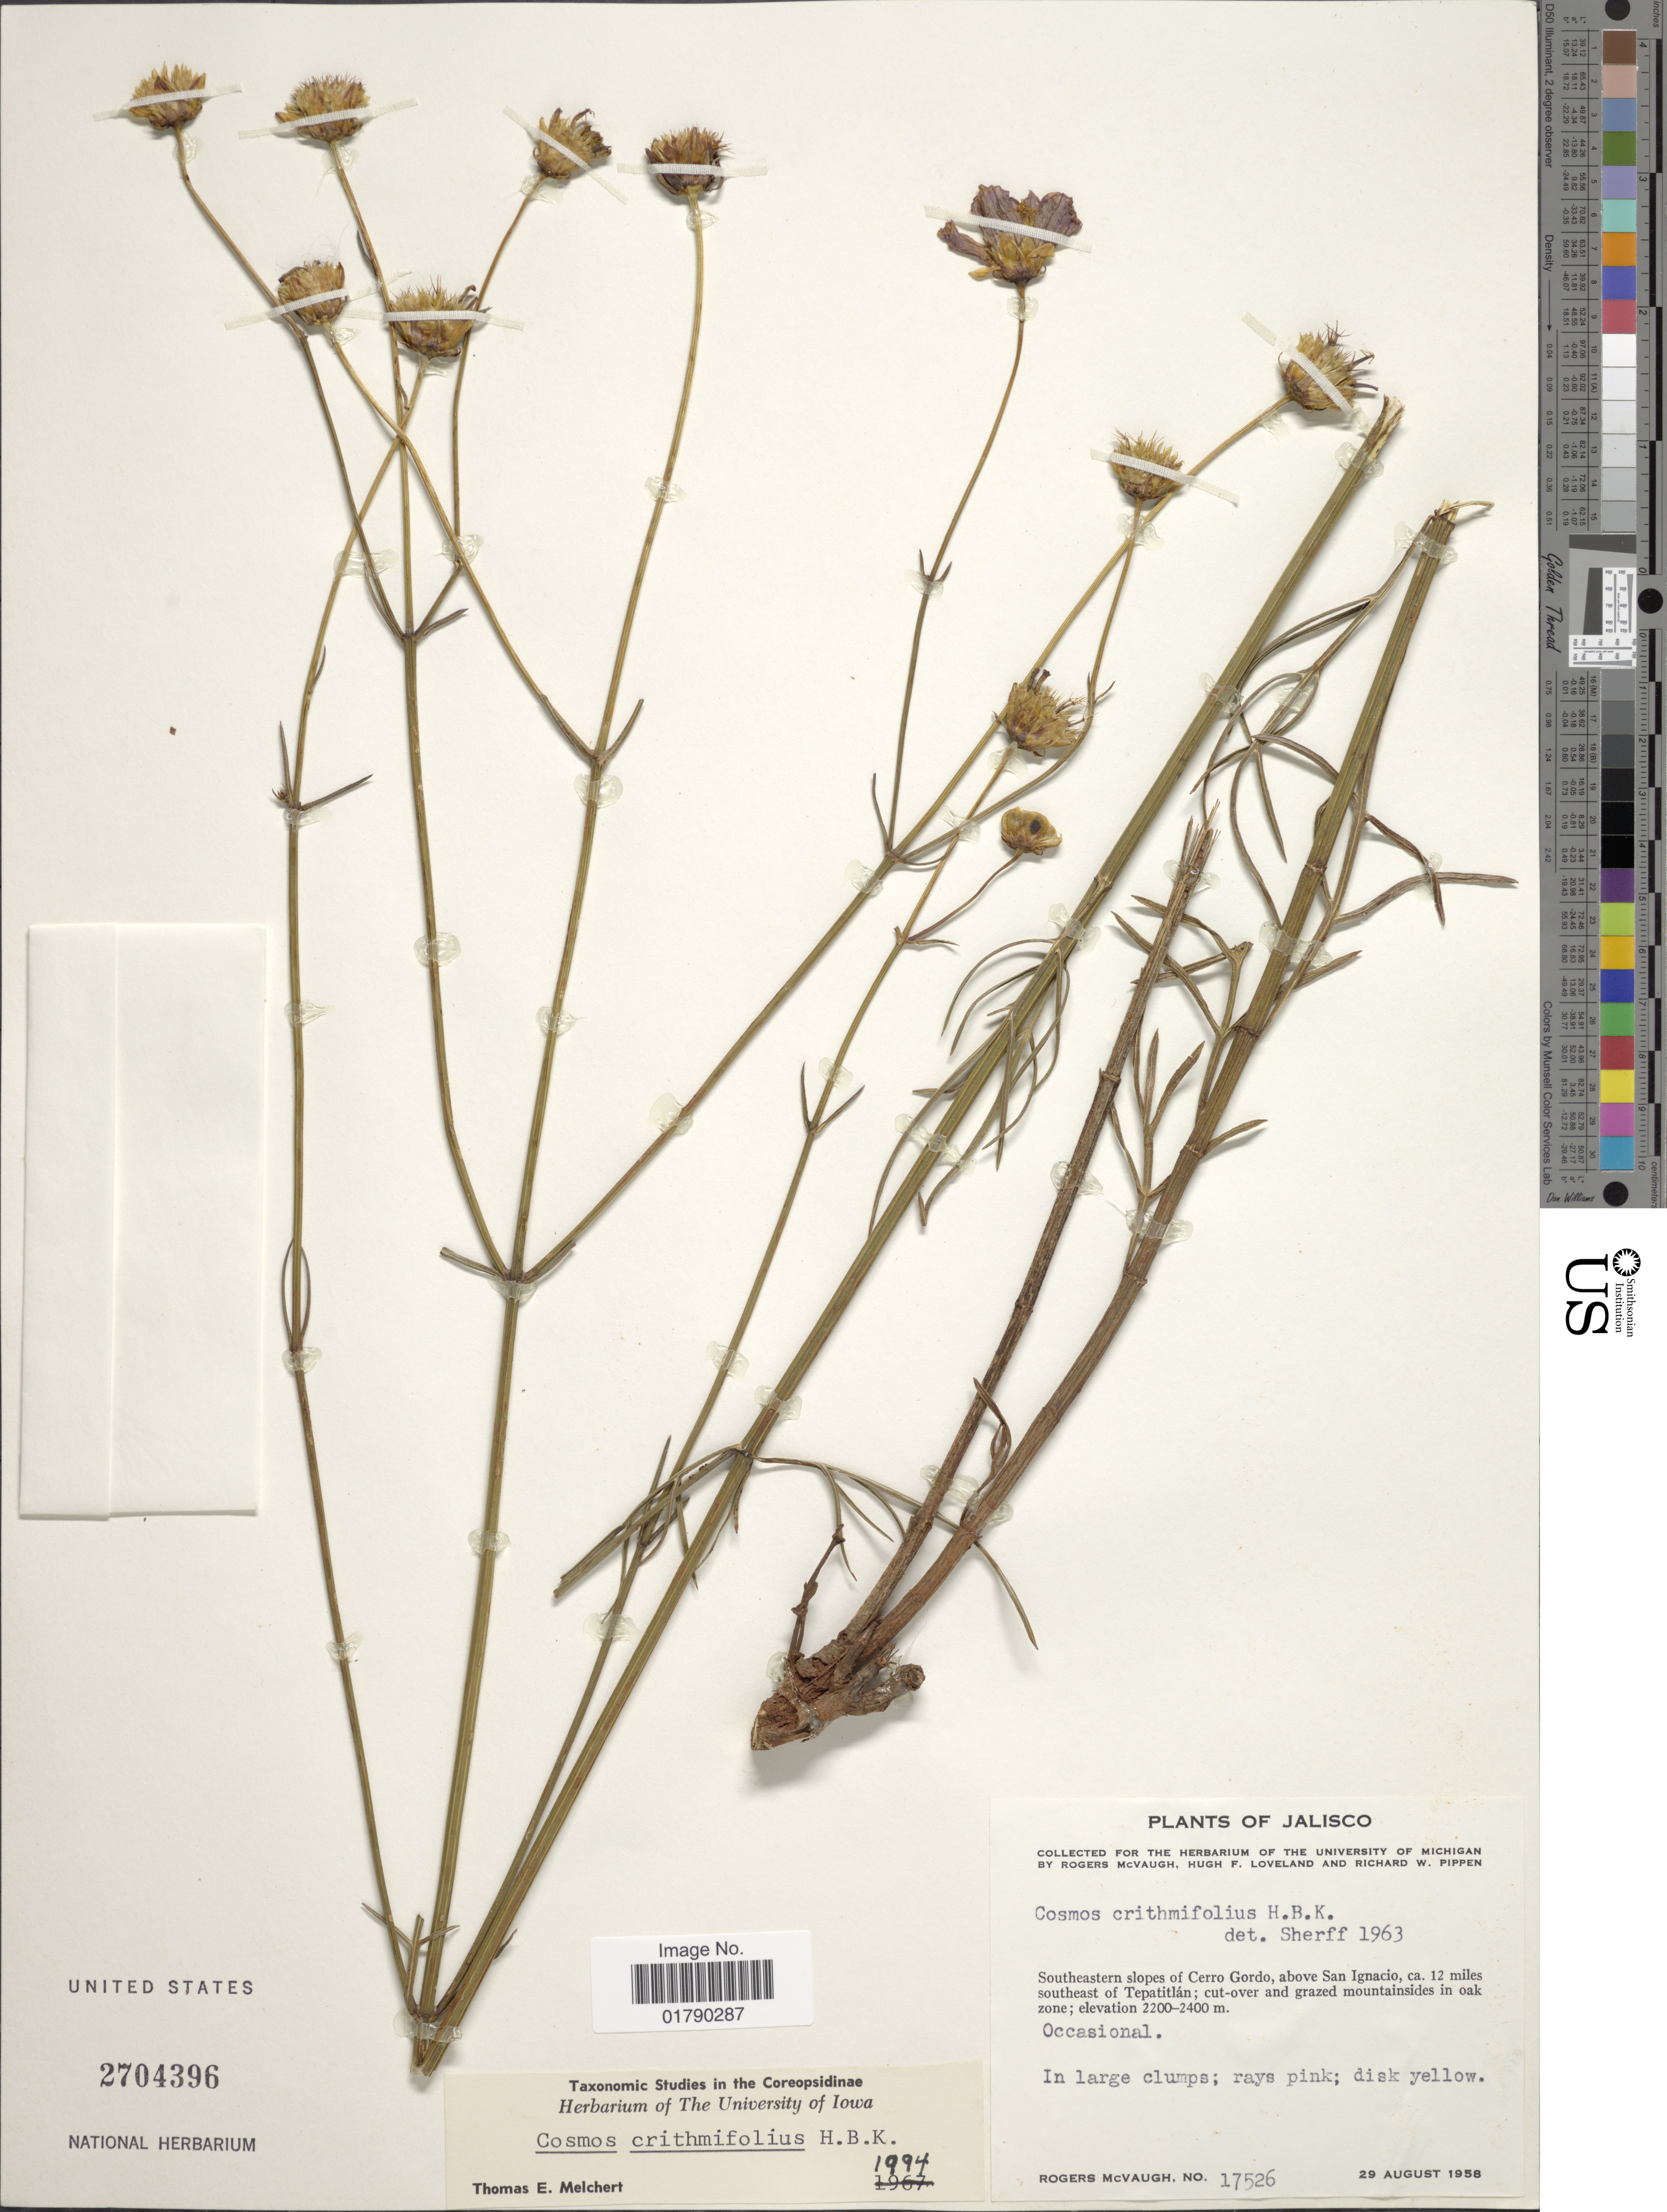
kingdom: Plantae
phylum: Tracheophyta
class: Magnoliopsida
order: Asterales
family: Asteraceae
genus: Cosmos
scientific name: Cosmos crithmifolius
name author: Kunth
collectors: R. McVaugh, H. Loveland & R. W. Pippen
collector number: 17526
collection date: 1958-08-29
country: Mexico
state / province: Jalisco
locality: Southeastern slopes of Cerro Gordo, above San Ignacio, ca 12 miles southeast of Tepatitlan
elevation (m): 2200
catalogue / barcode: US 2704396